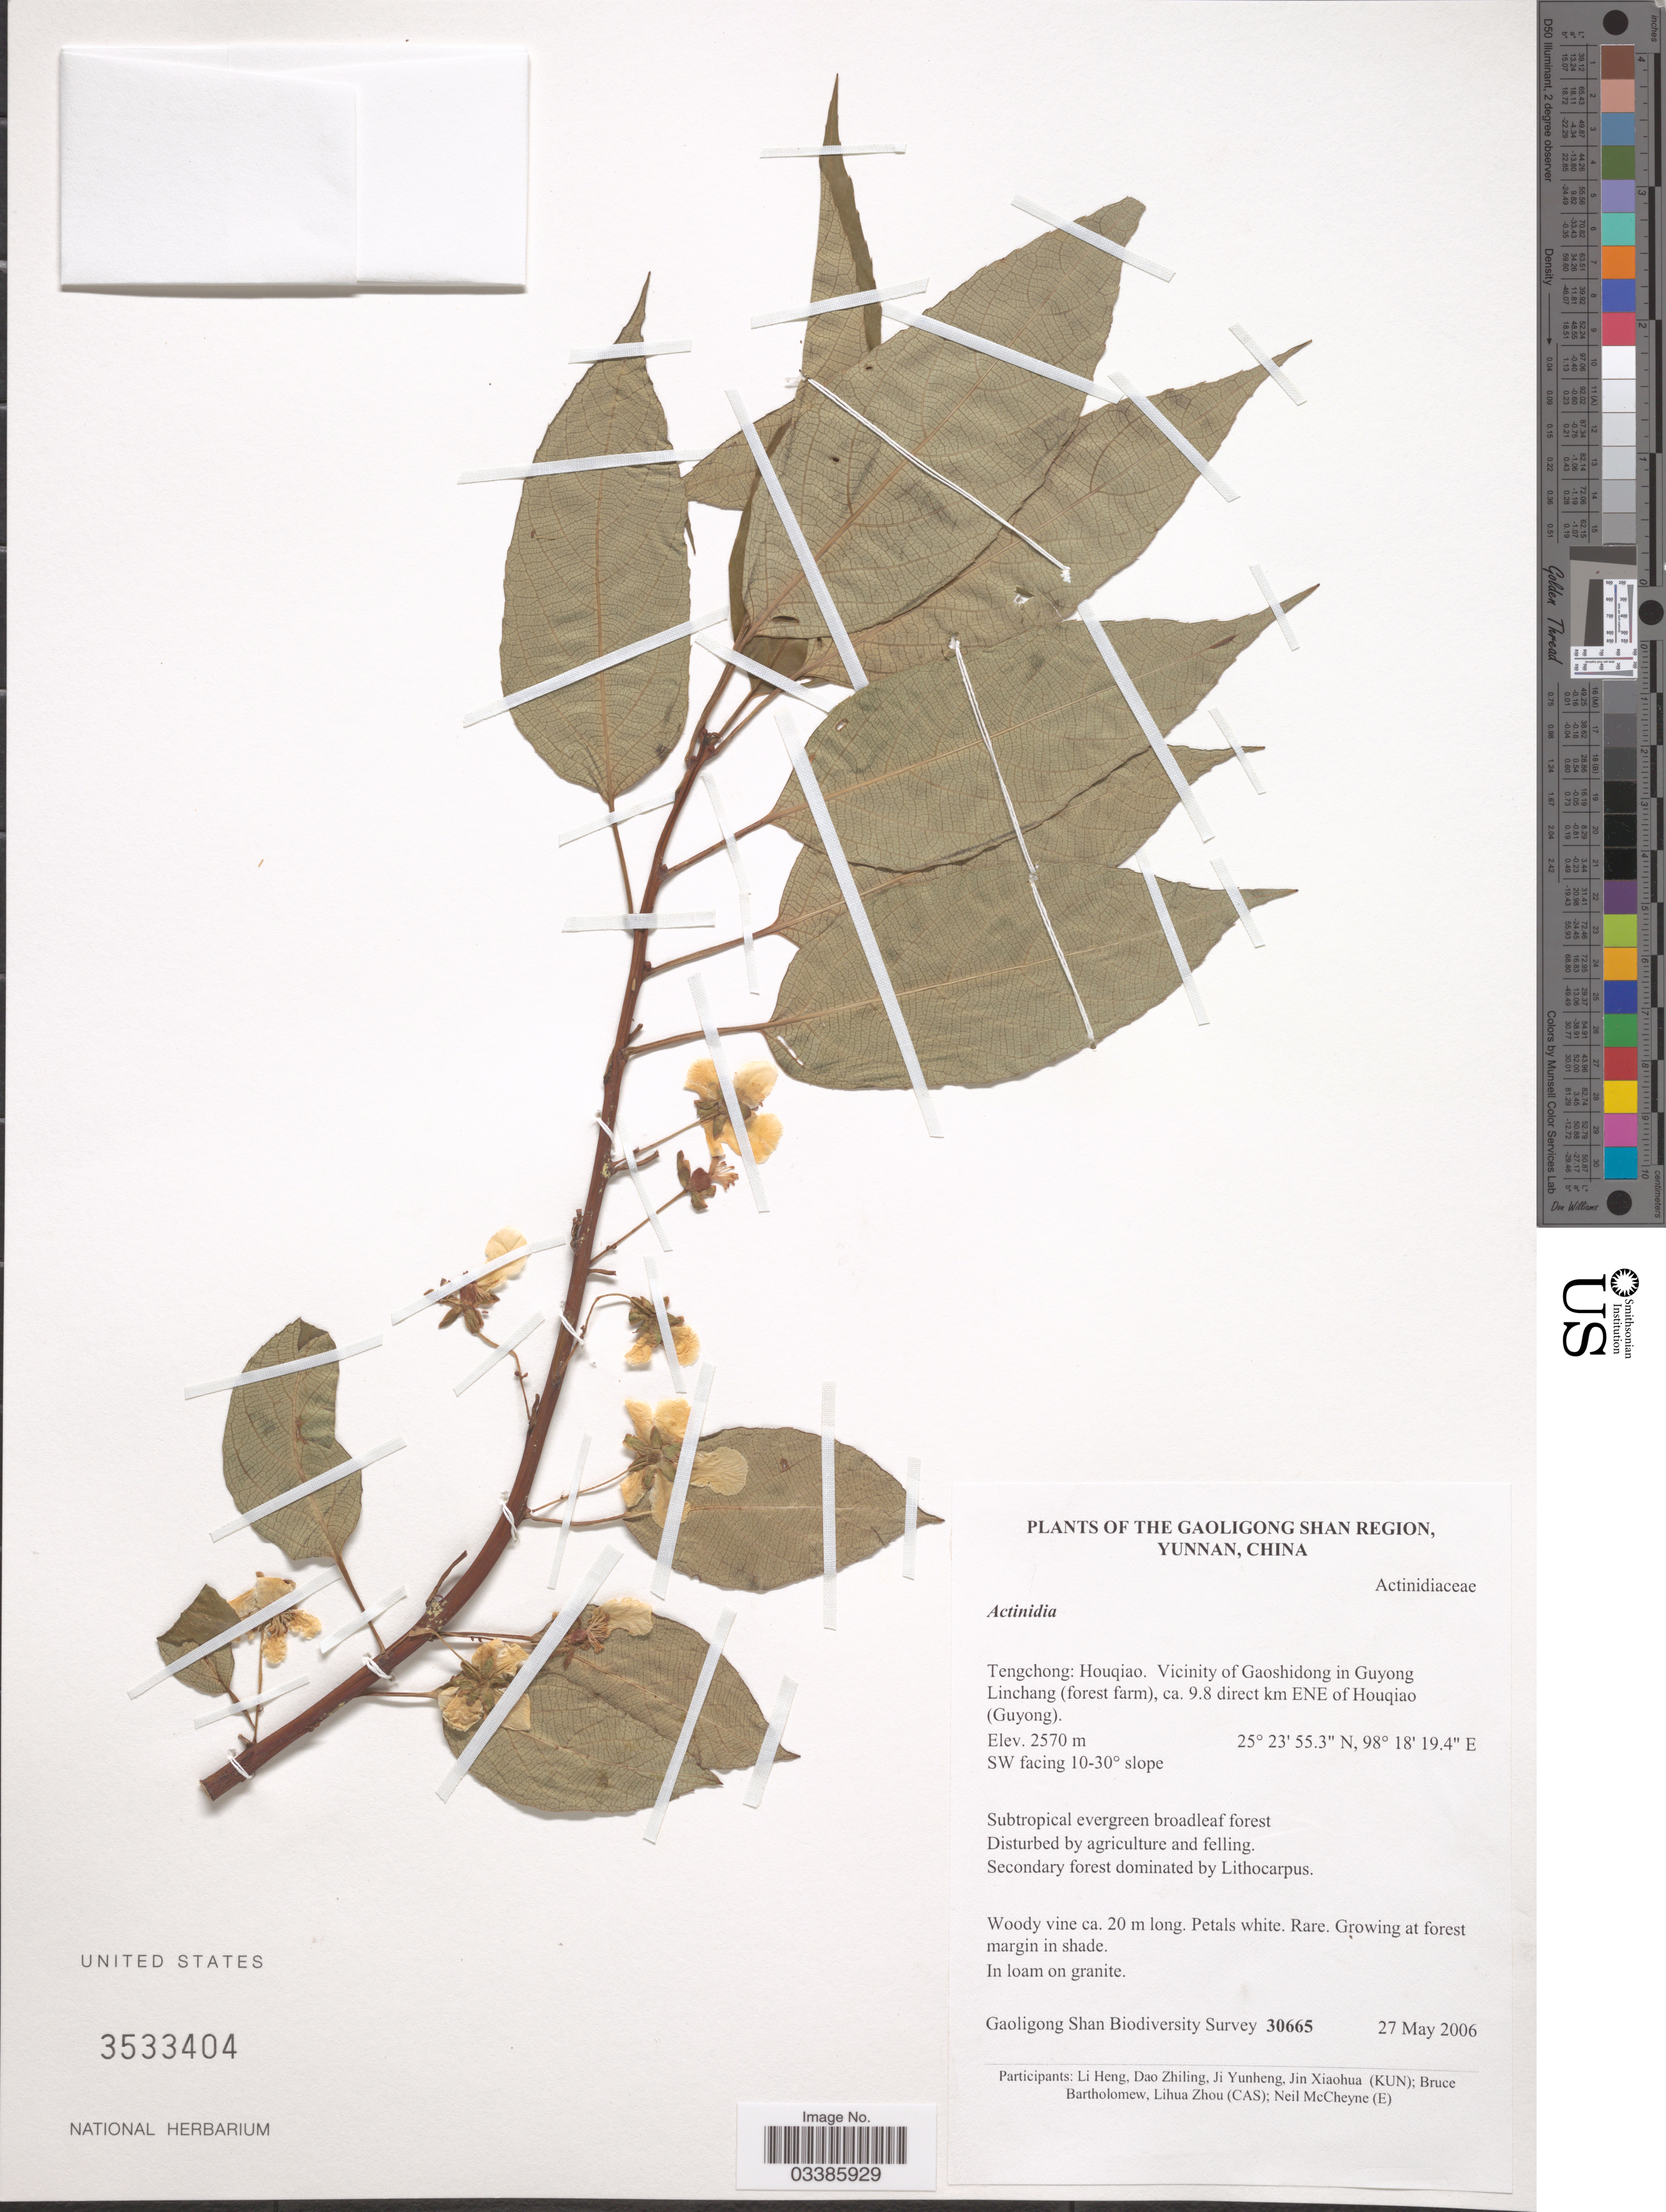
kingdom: Plantae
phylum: Tracheophyta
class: Magnoliopsida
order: Ericales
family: Actinidiaceae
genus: Actinidia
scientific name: Actinidia sp.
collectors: Gaoligong Shan Biodiversity Survey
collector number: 30665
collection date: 2006-05-27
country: China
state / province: Yunnan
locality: The Gaoligong Shan Region. Tengchong: Houqiao. Vicinity of Gaoshidong in Guyong Linchang (forest farm), ca. 9.8 direct km ENE of Houqiao (Guyong).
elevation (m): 2570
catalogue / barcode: US 3533404